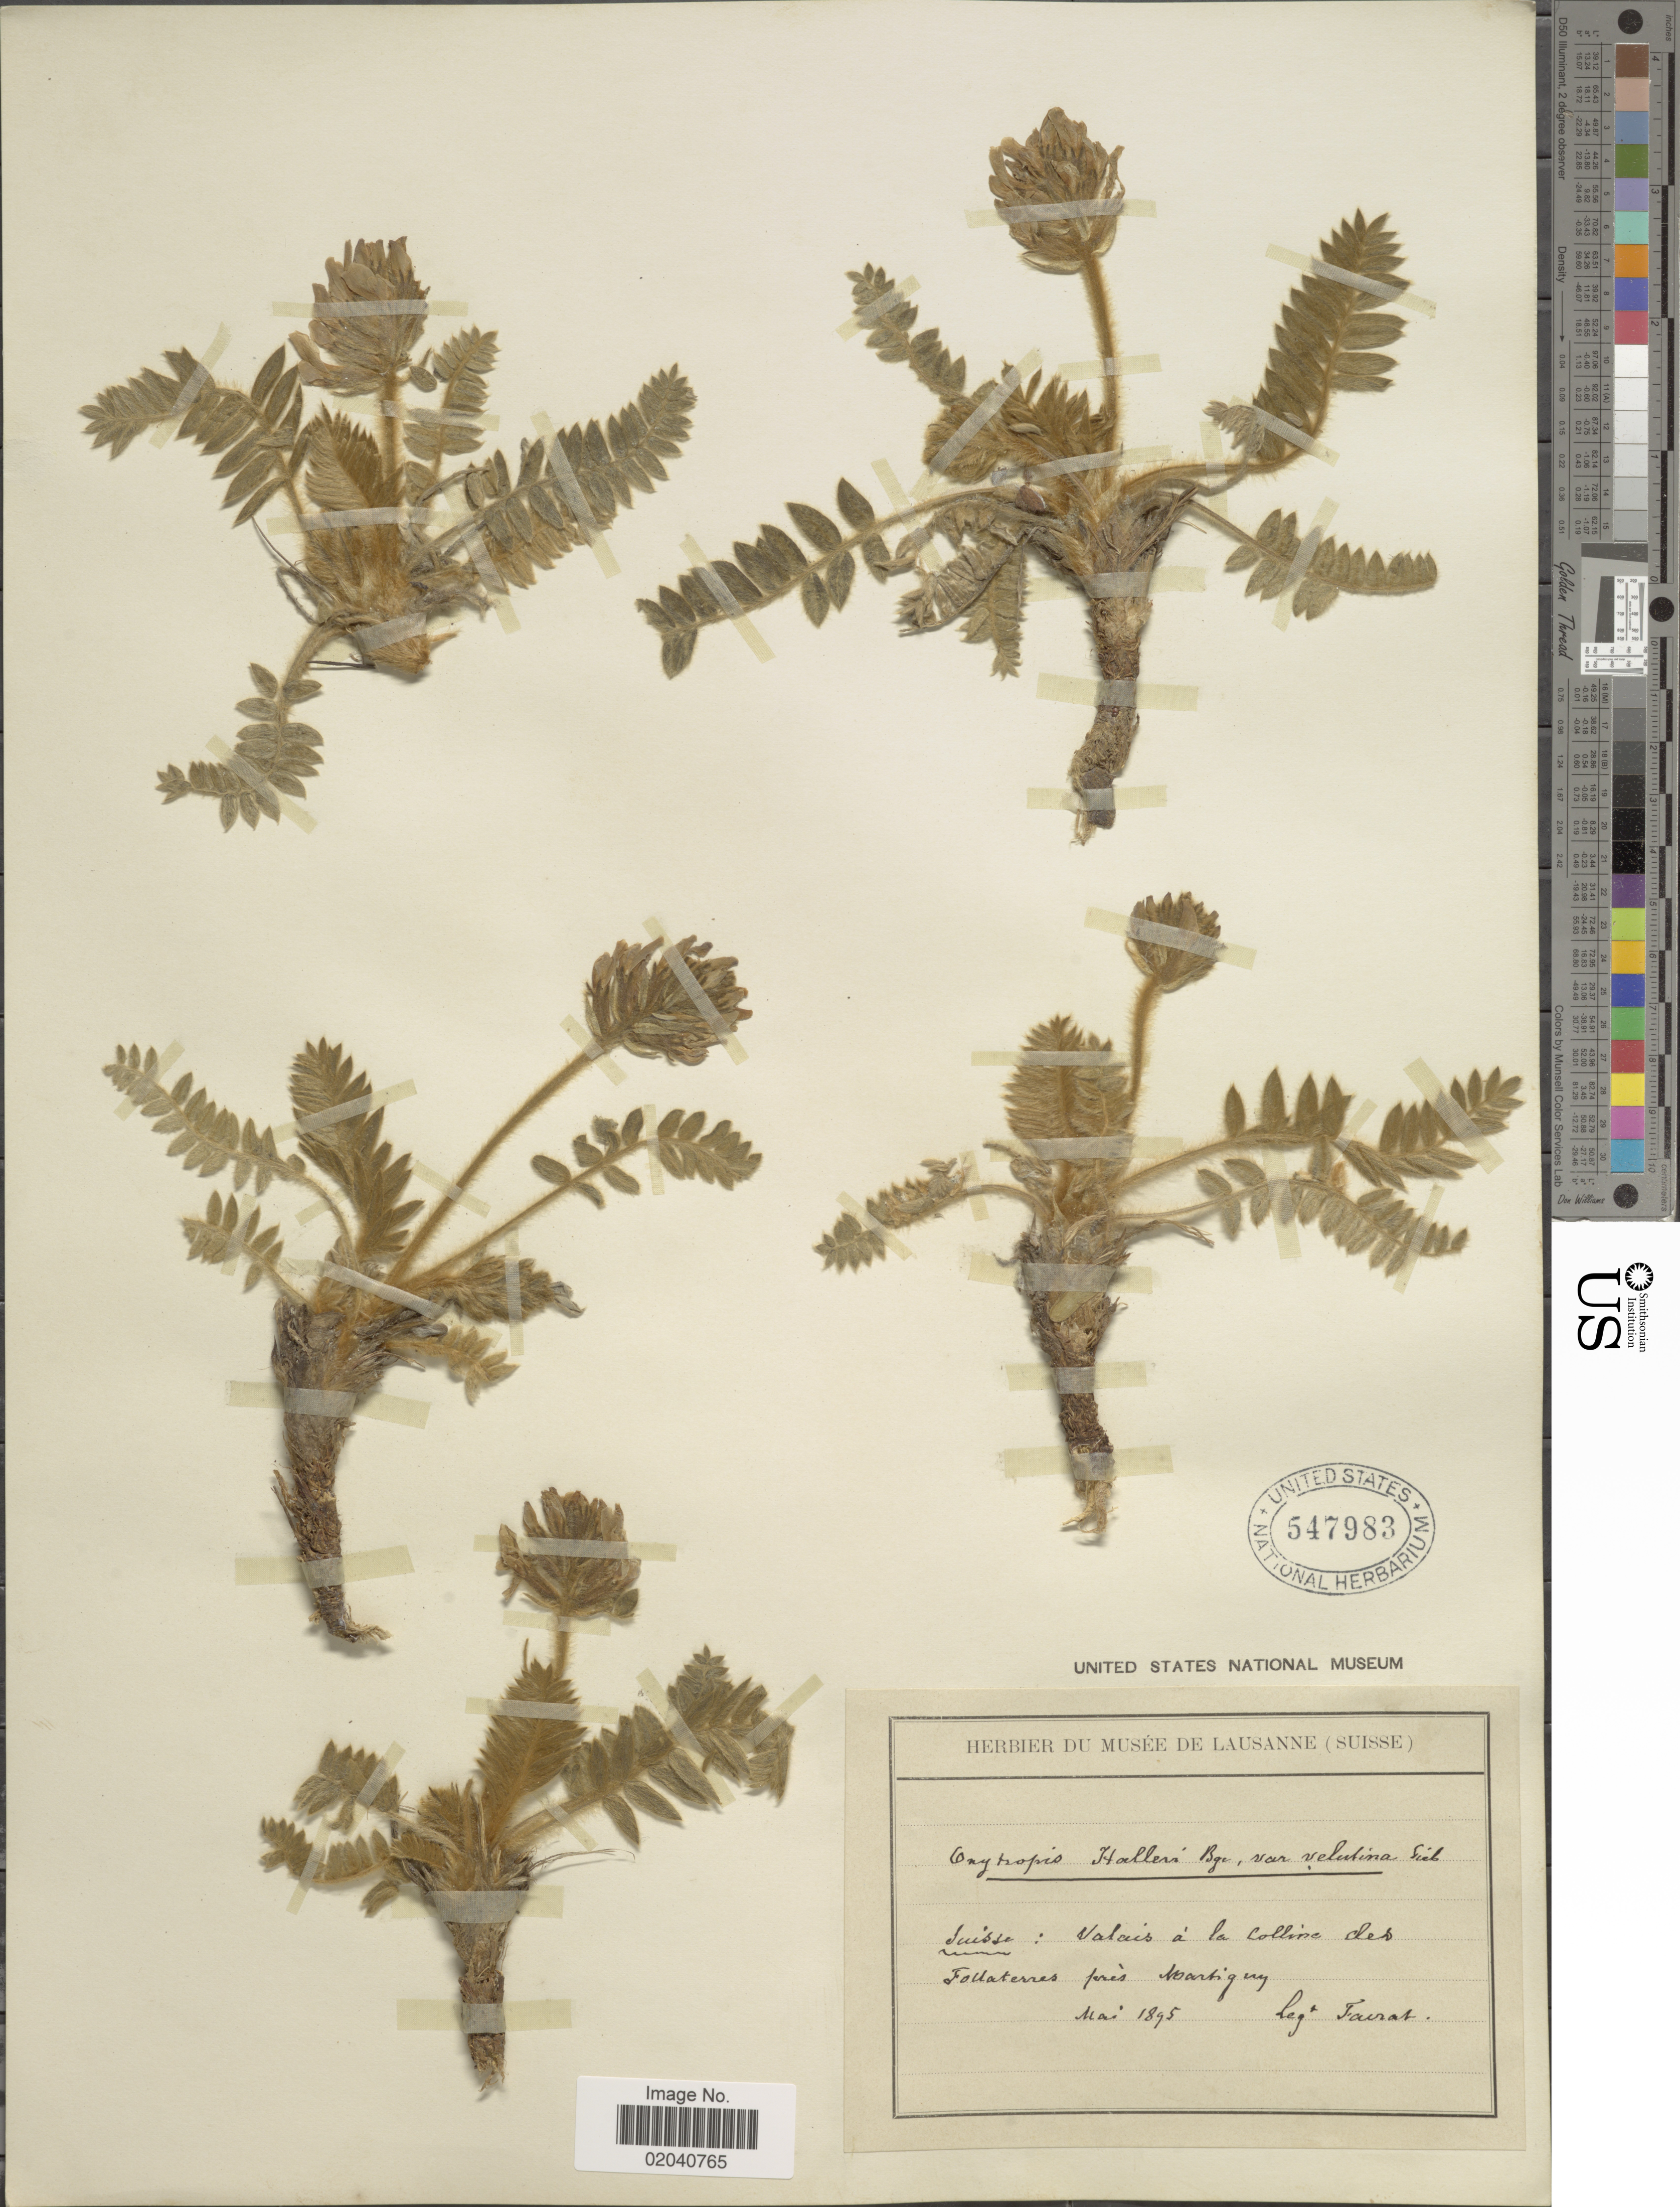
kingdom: Plantae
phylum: Tracheophyta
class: Magnoliopsida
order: Fabales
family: Fabaceae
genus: Oxytropis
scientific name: Oxytropis halleri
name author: Koch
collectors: Fairat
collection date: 1895-05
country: Switzerland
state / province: Valais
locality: Valais a la Colline des Follaterres prés Martigny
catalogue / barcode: US 547983